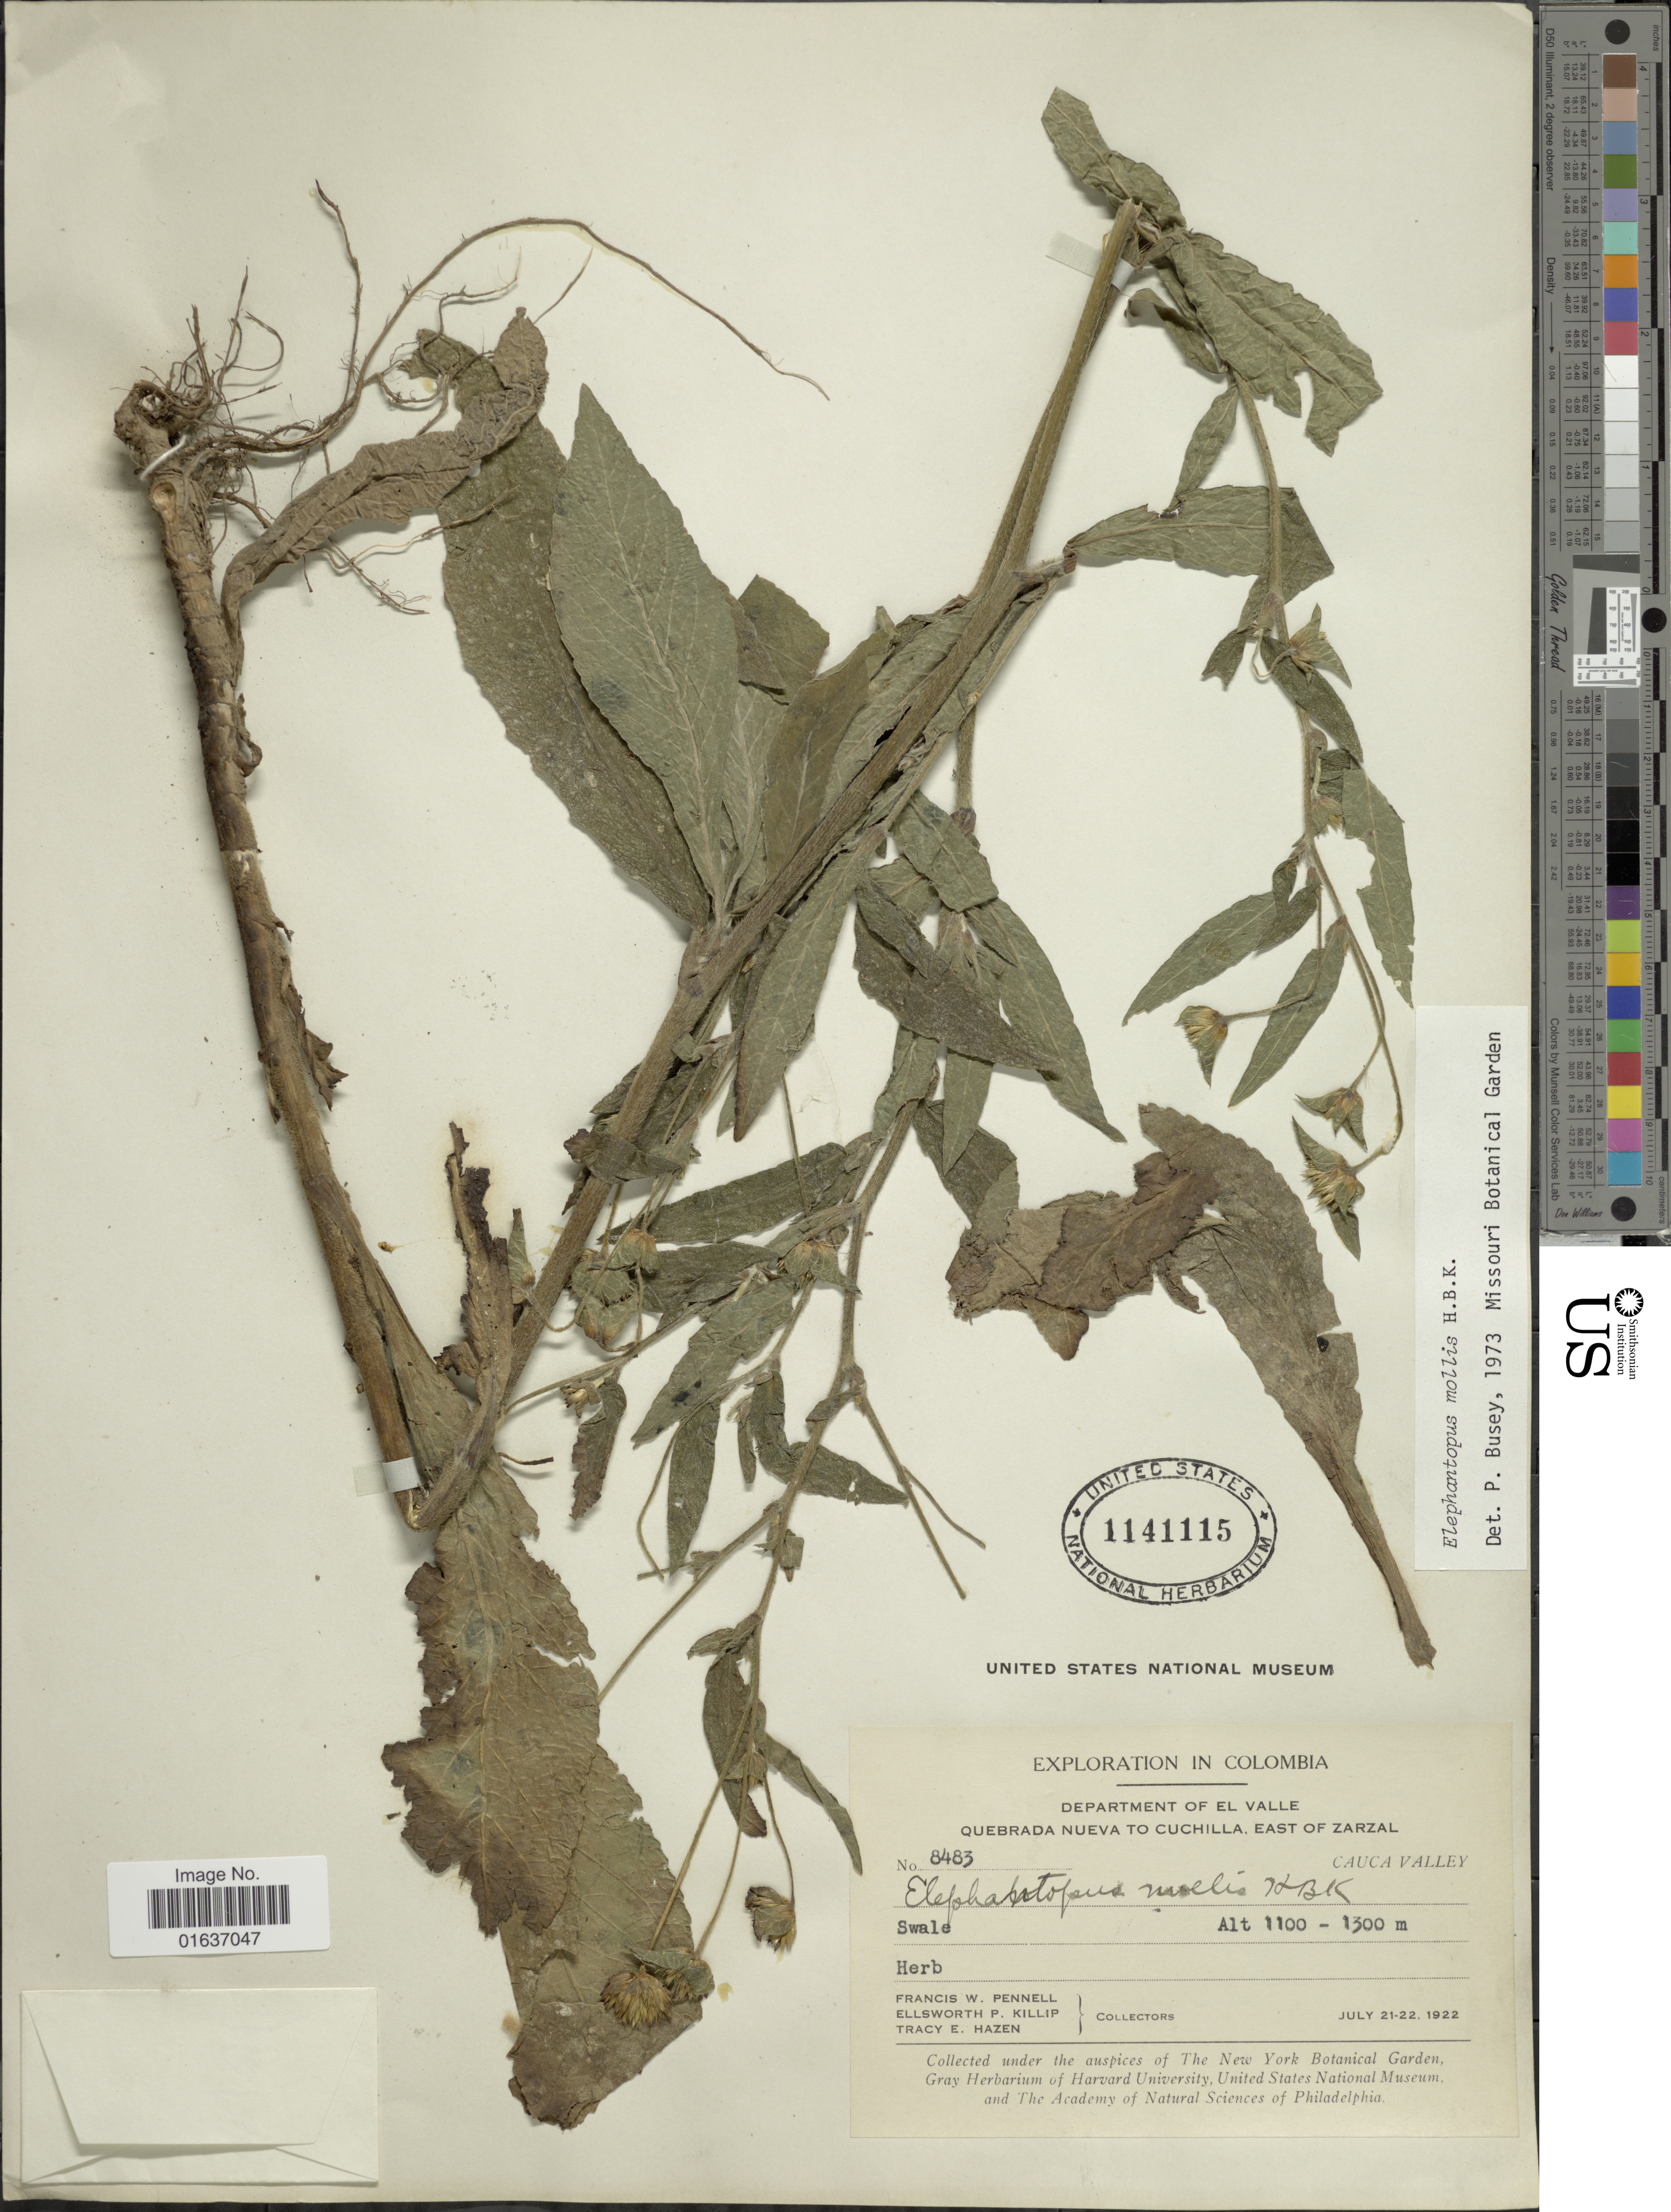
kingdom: Plantae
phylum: Tracheophyta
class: Magnoliopsida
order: Asterales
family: Asteraceae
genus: Elephantopus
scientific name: Elephantopus mollis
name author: Kunth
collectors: F. W. Pennell, E. P. Killip & T. E. Hazen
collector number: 8483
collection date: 1922-07-21/1922-07-22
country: Colombia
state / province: Valle del Cauca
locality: Department of El Valle, Quebrada Nieva to Cuchilla , east of Zarzal, Cauca Valley, Swale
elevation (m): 1100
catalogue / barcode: US 1141115